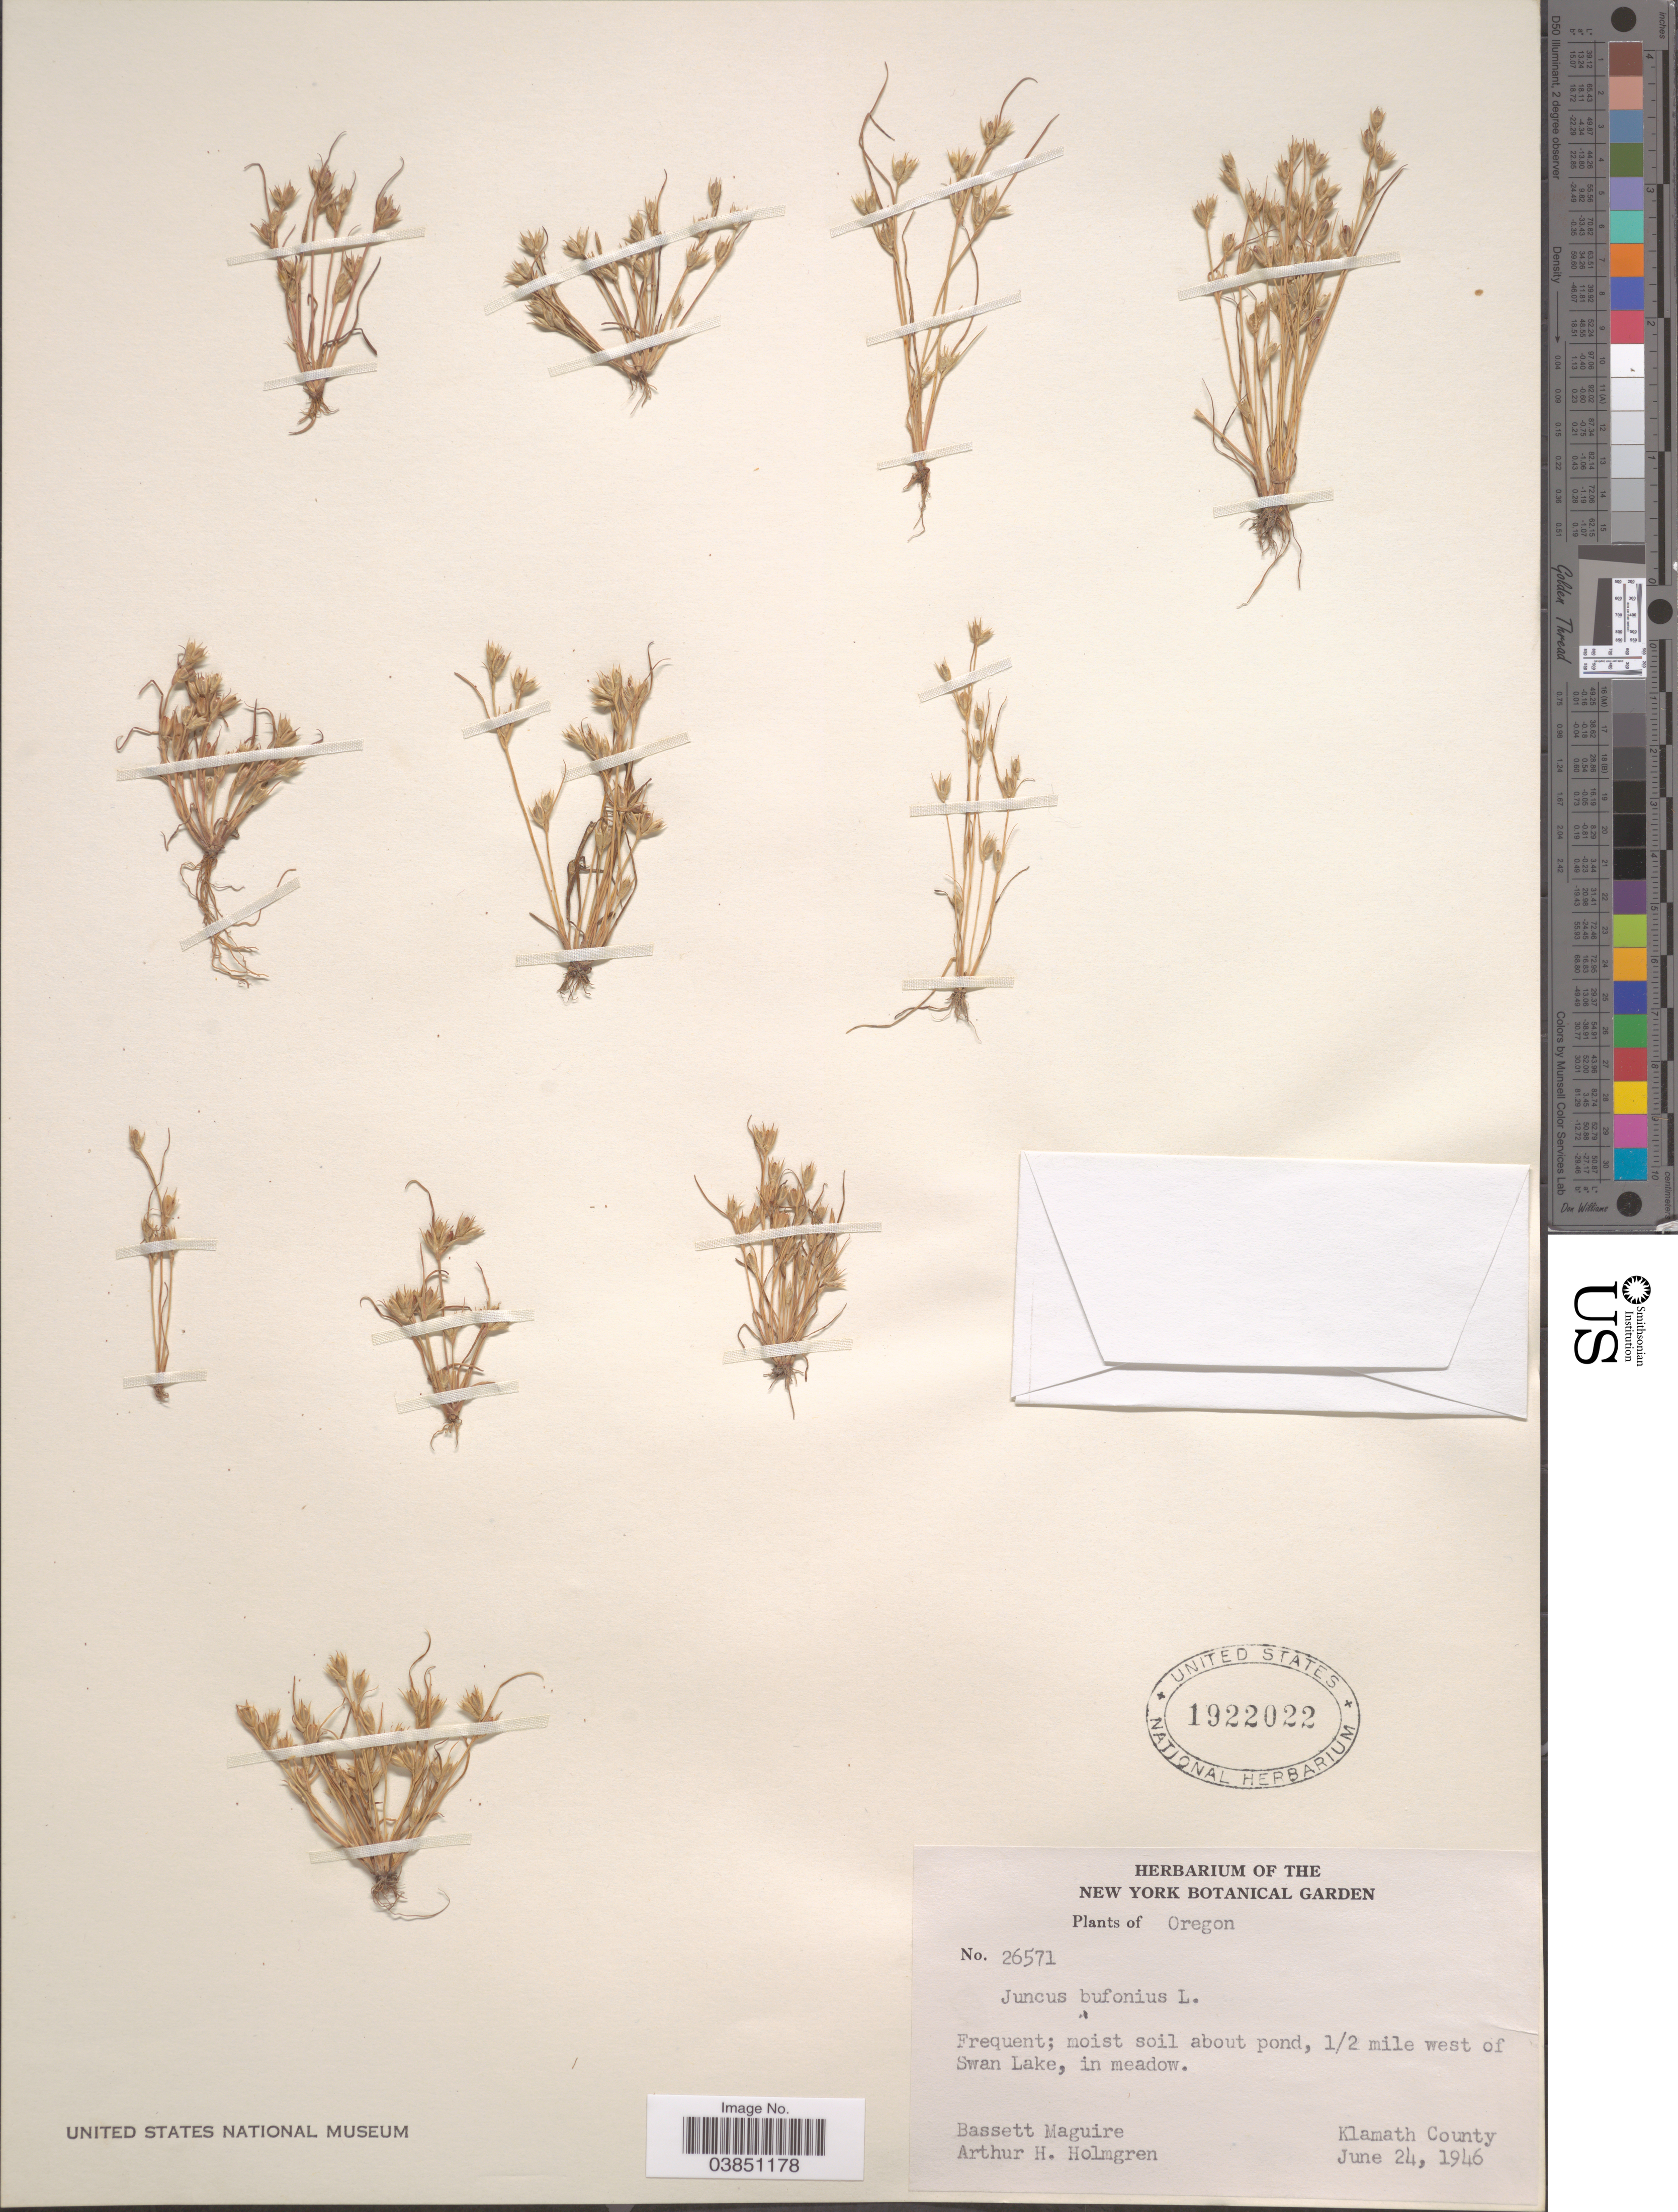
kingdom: Plantae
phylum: Tracheophyta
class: Liliopsida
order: Poales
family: Juncaceae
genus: Juncus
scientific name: Juncus bufonius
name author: L.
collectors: B. Maguire & A. H. Holmgren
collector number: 26571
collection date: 1946-06-24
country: United States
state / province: Oregon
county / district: Klamath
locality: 1/2 mile west of Swan Lake. Klamath County.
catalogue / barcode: US 1922022